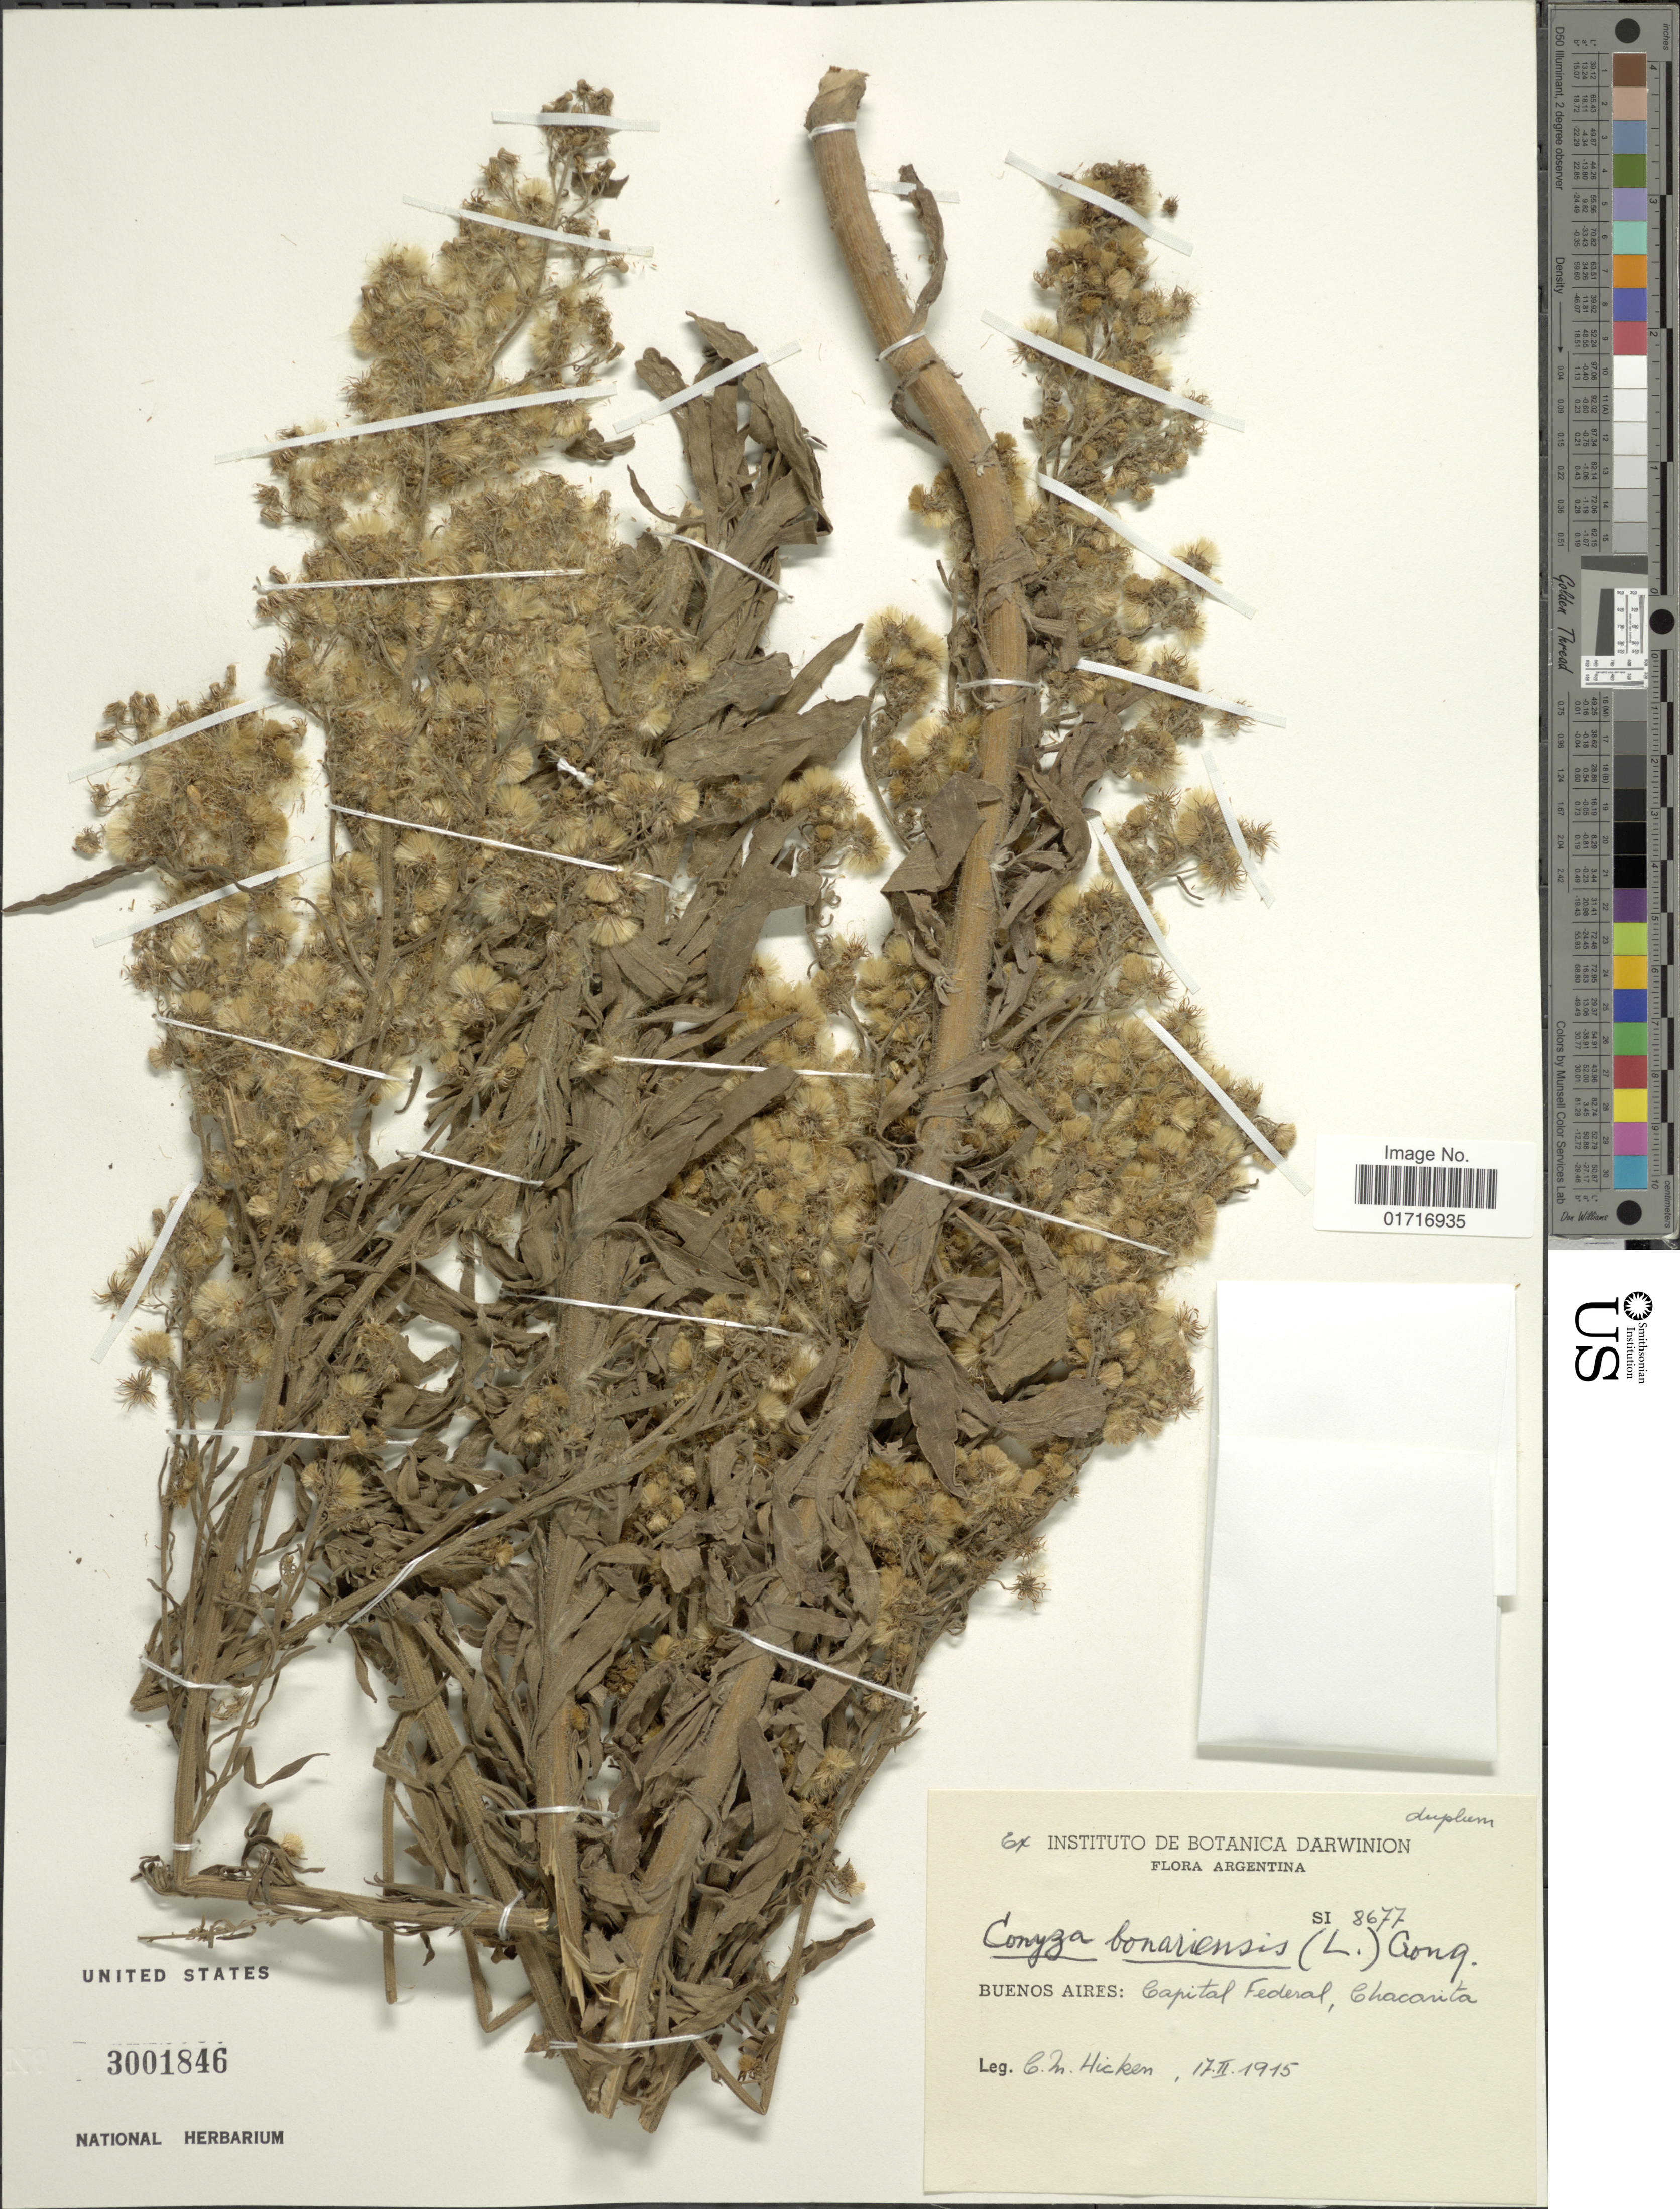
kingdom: Plantae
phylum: Tracheophyta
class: Magnoliopsida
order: Asterales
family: Asteraceae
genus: Conyza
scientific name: Conyza bonariensis var. leiotheca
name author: (S.F. Blake) Cuatrec.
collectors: C. M. Hicken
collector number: SI8677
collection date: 1915-02-17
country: Argentina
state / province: Buenos Aires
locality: Capital Federal, Chacarita.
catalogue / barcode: US 3001846